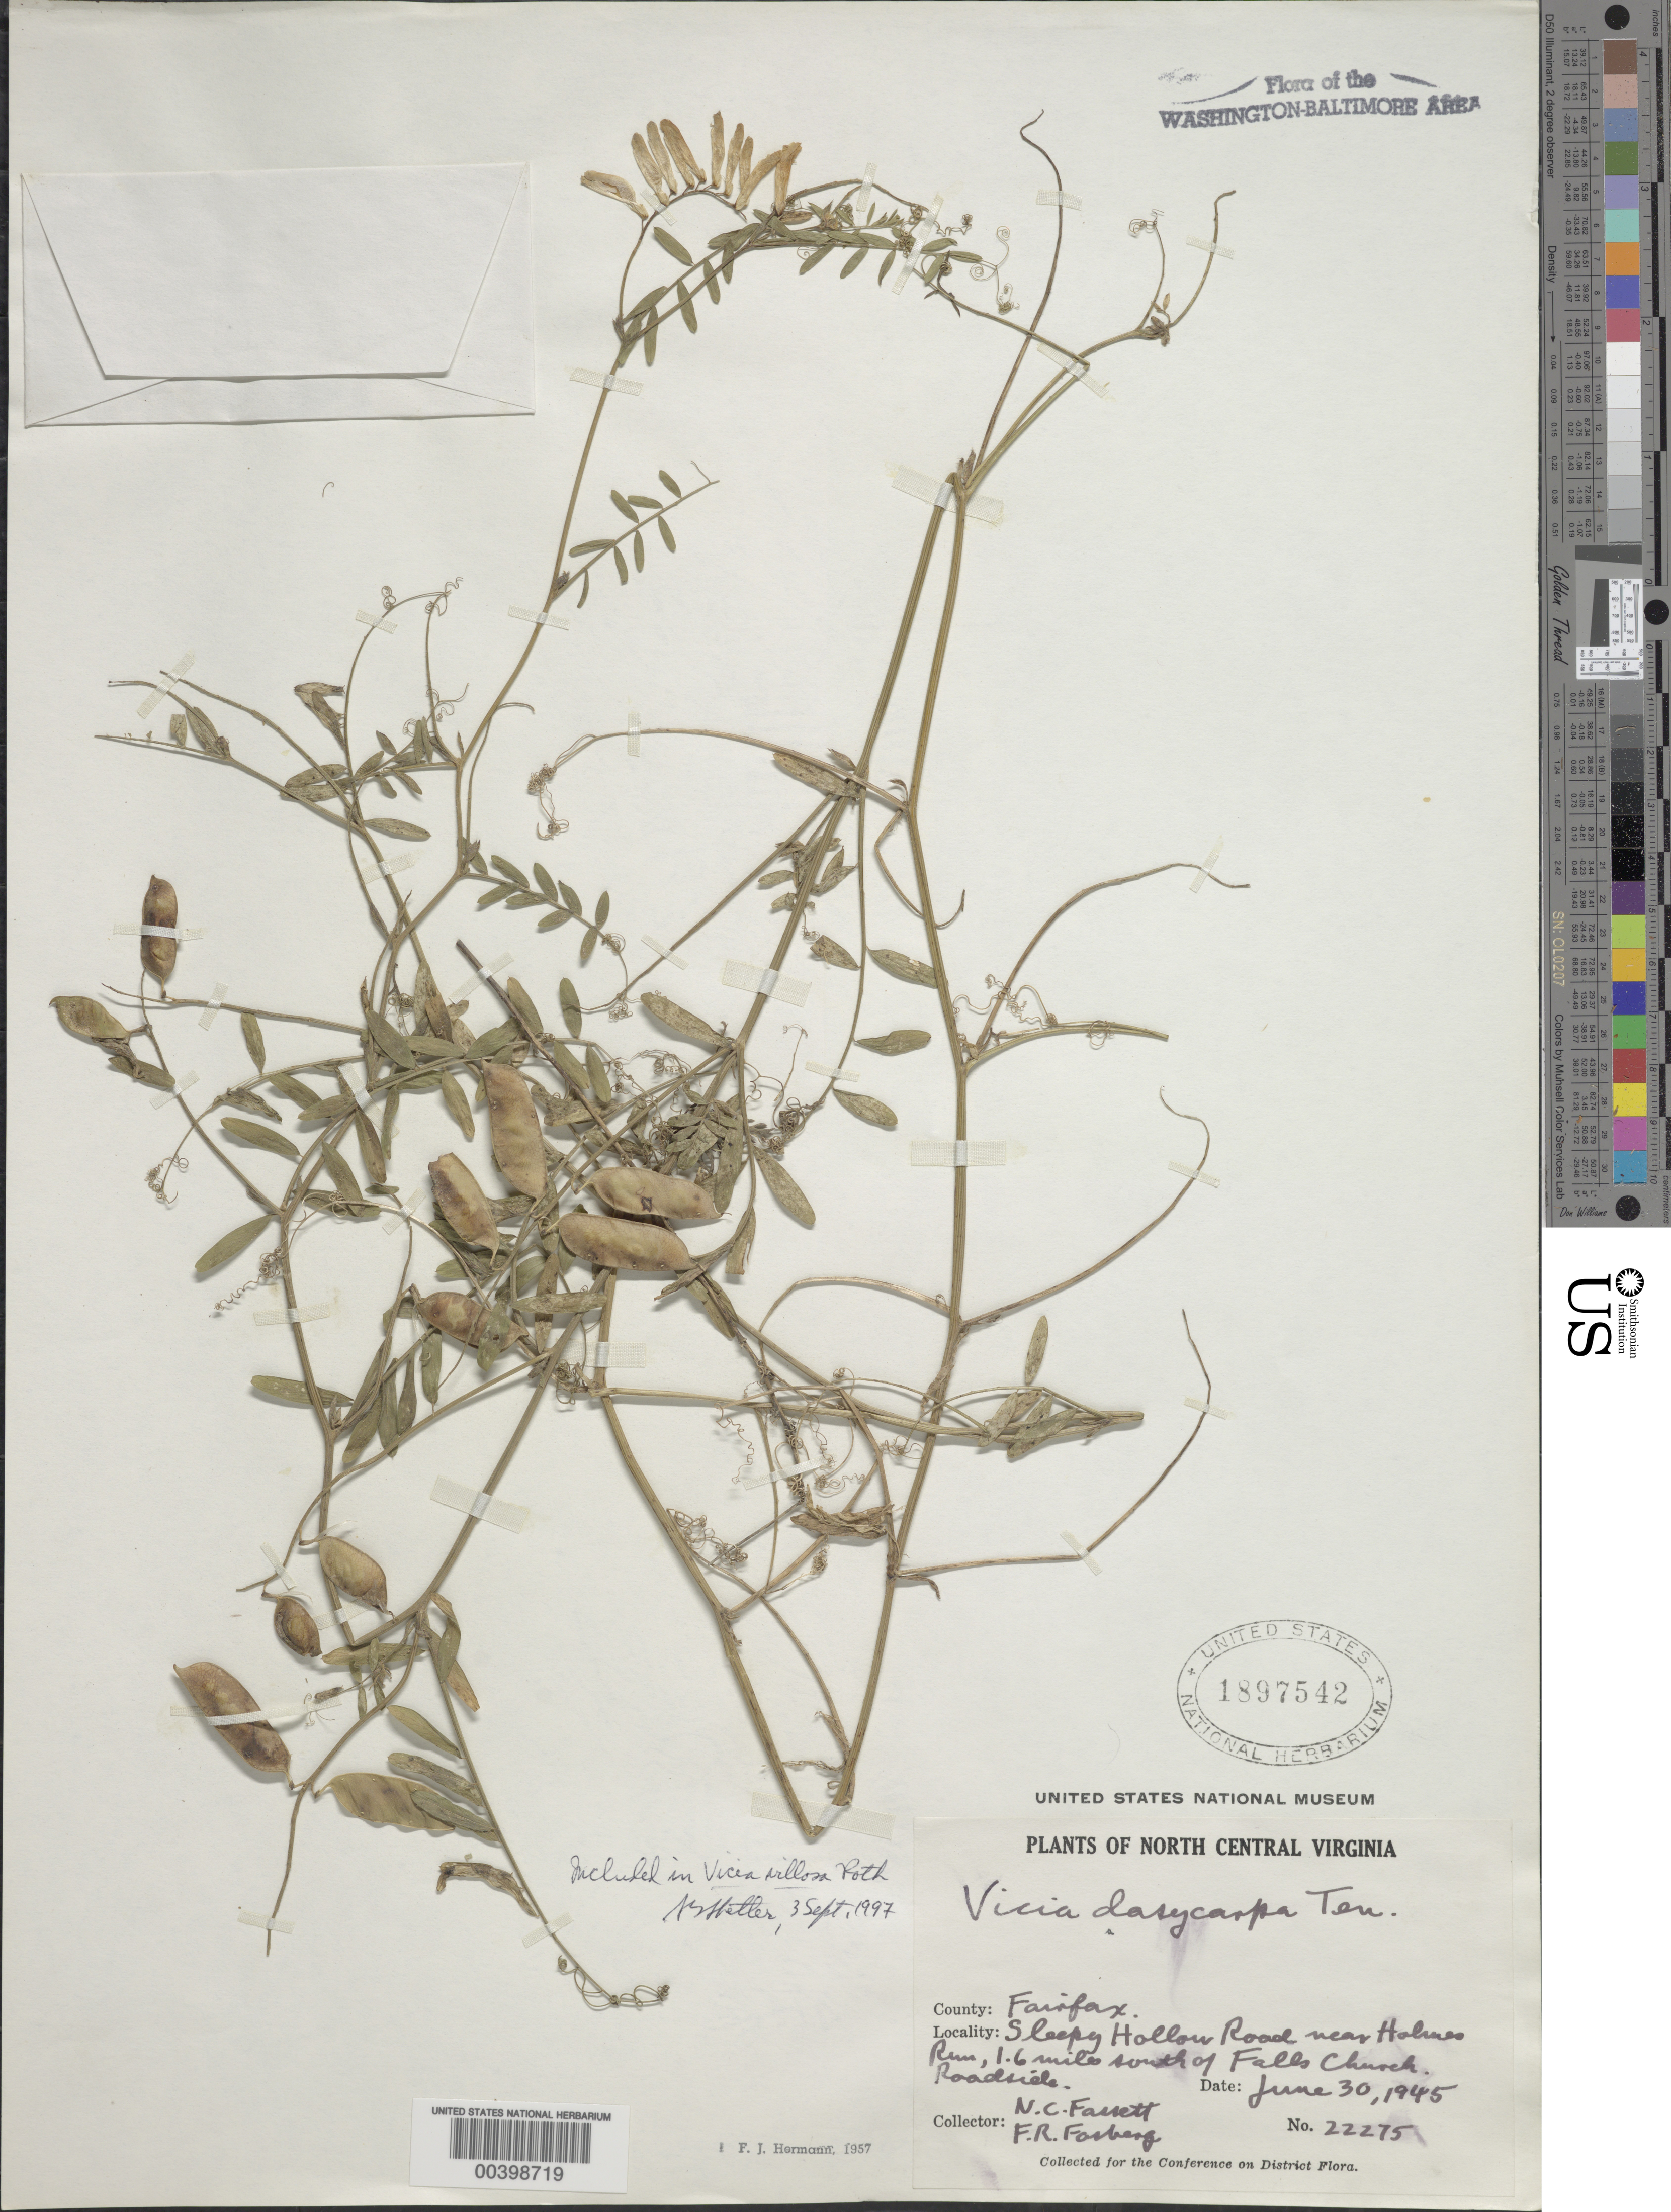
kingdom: Plantae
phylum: Tracheophyta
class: Magnoliopsida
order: Fabales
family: Fabaceae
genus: Vicia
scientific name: Vicia villosa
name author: Roth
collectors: N. C. Fassett & F. R. Fosberg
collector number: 22275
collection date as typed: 30 Jun 1945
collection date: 1945-06-30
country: United States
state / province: Virginia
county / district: Fairfax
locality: Sleepy Hollow Road, near Holmes Run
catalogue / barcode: US 1897542